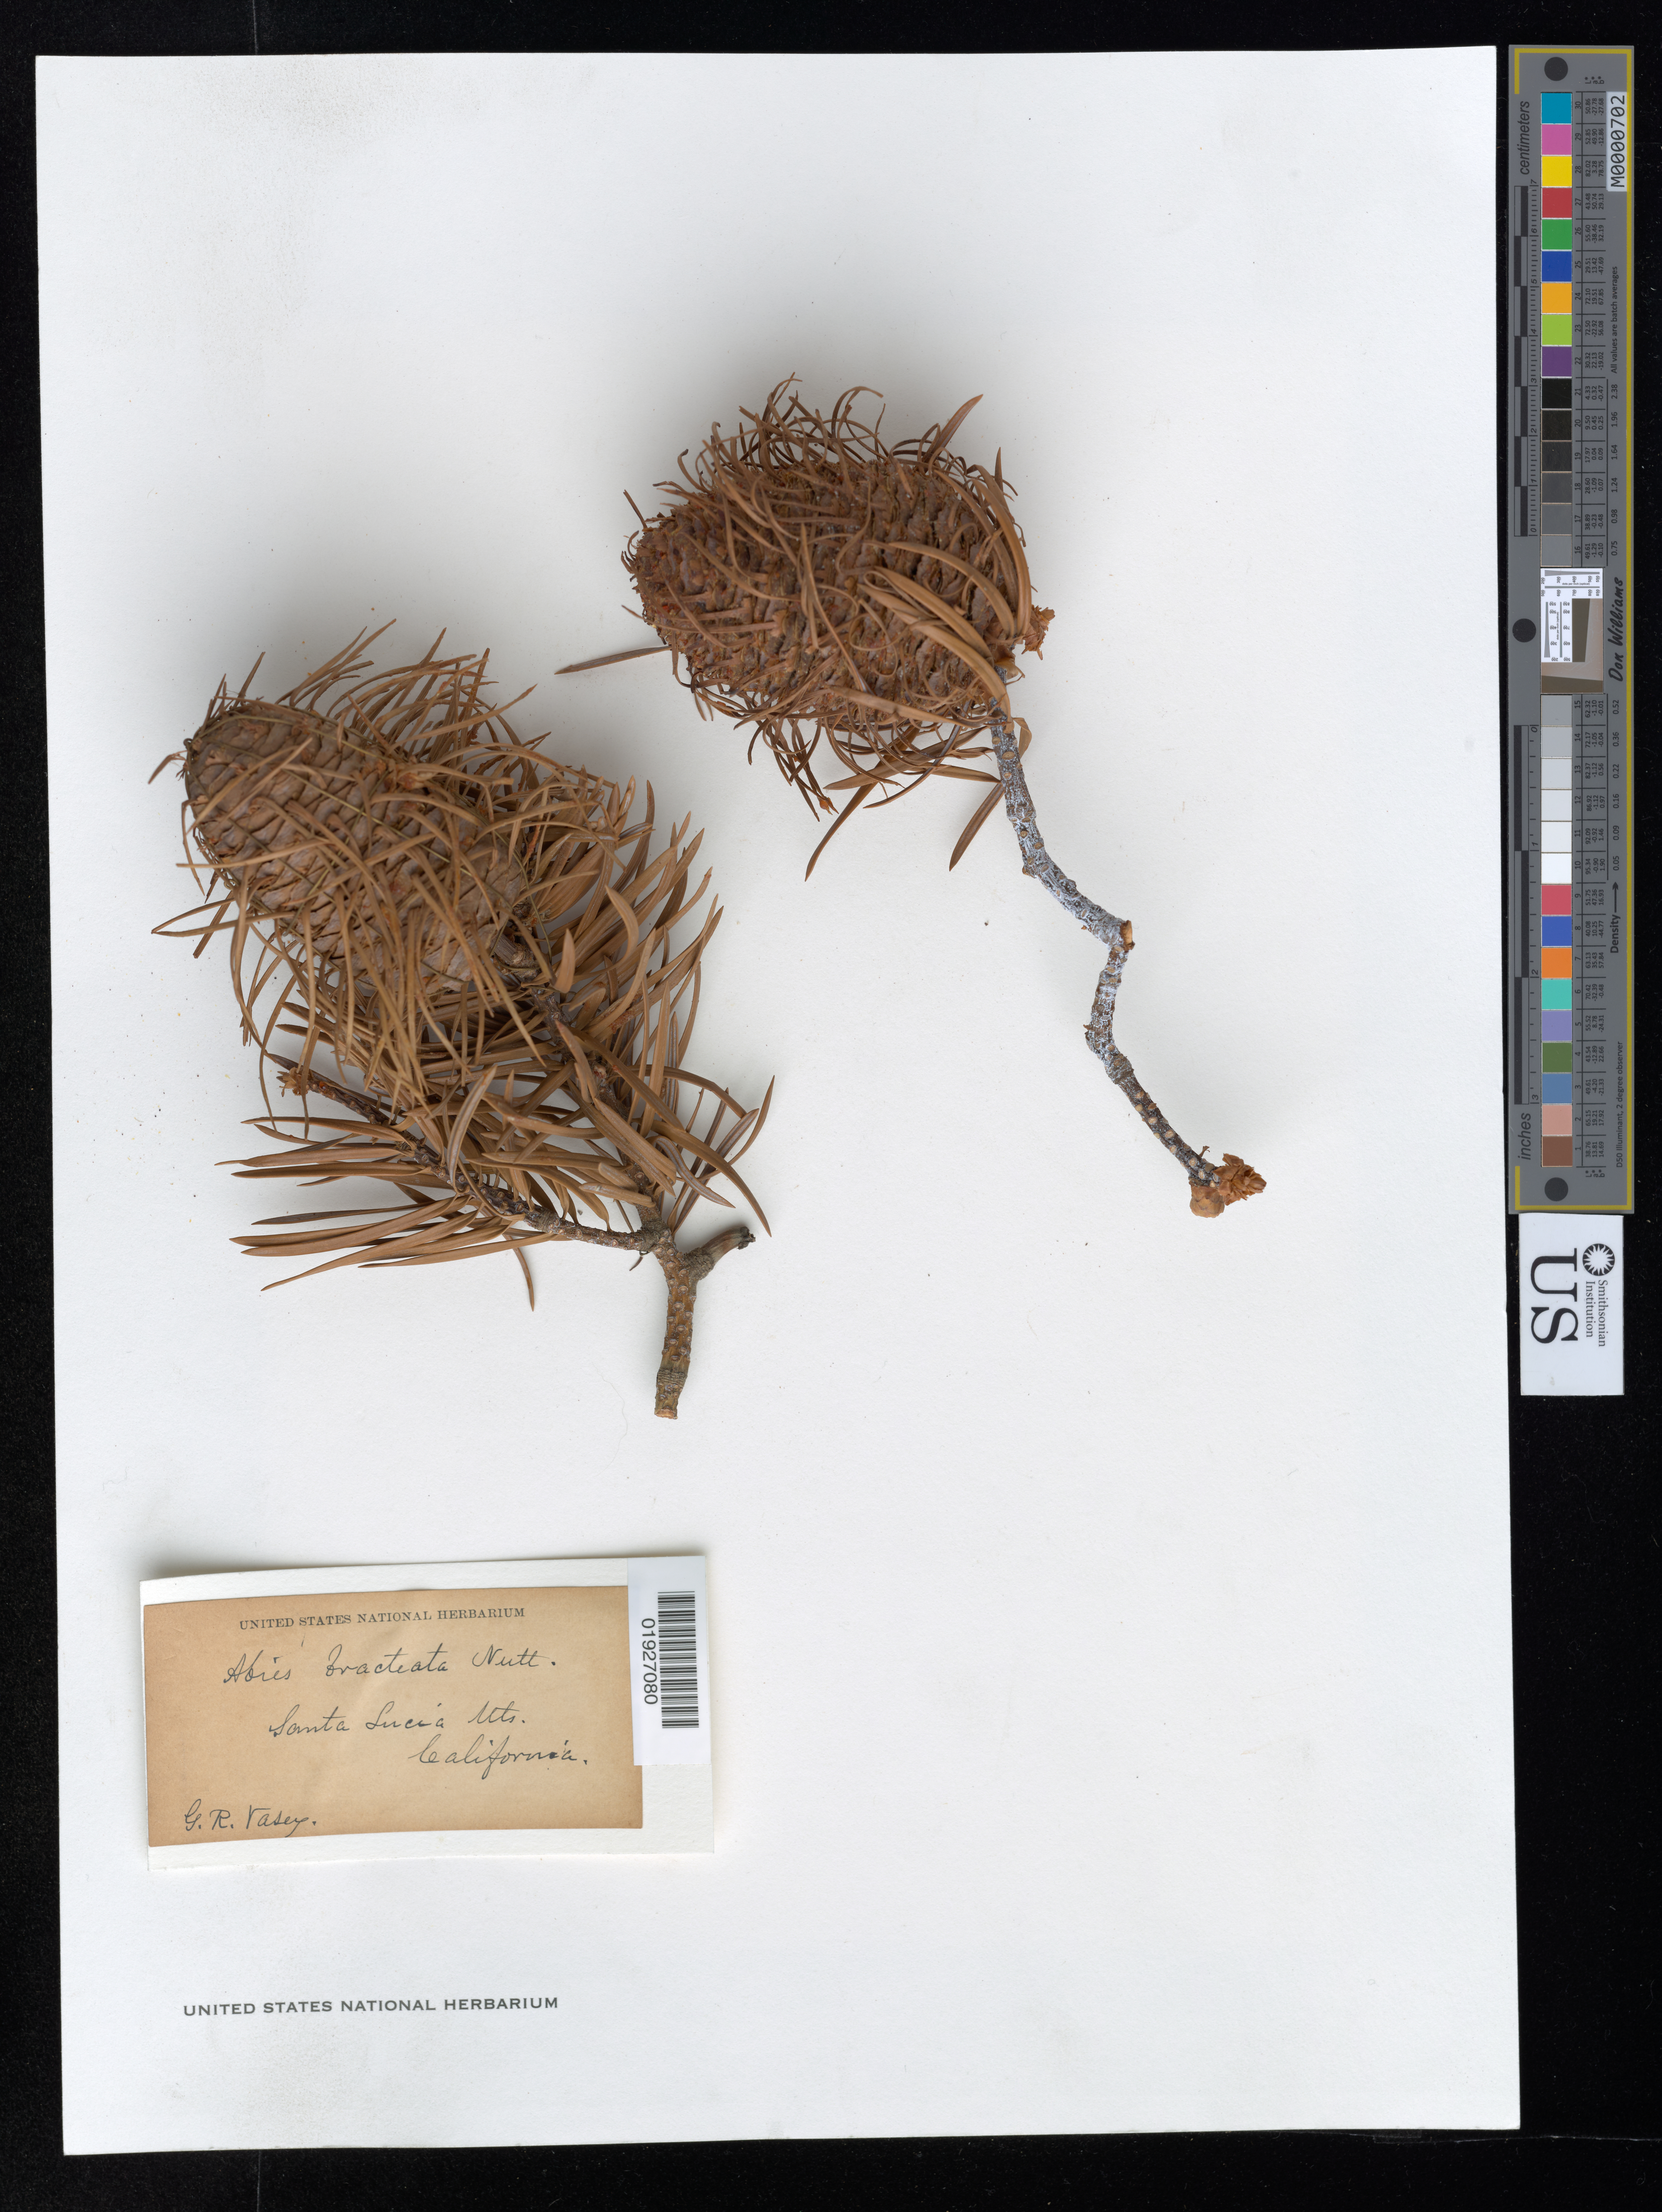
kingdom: Plantae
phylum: Tracheophyta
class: Pinopsida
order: Pinales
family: Pinaceae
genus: Abies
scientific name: Abies bracteata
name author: (D. Don) Poit.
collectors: G. R. Vasey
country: United States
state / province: California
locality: Santa Lucia Mts.